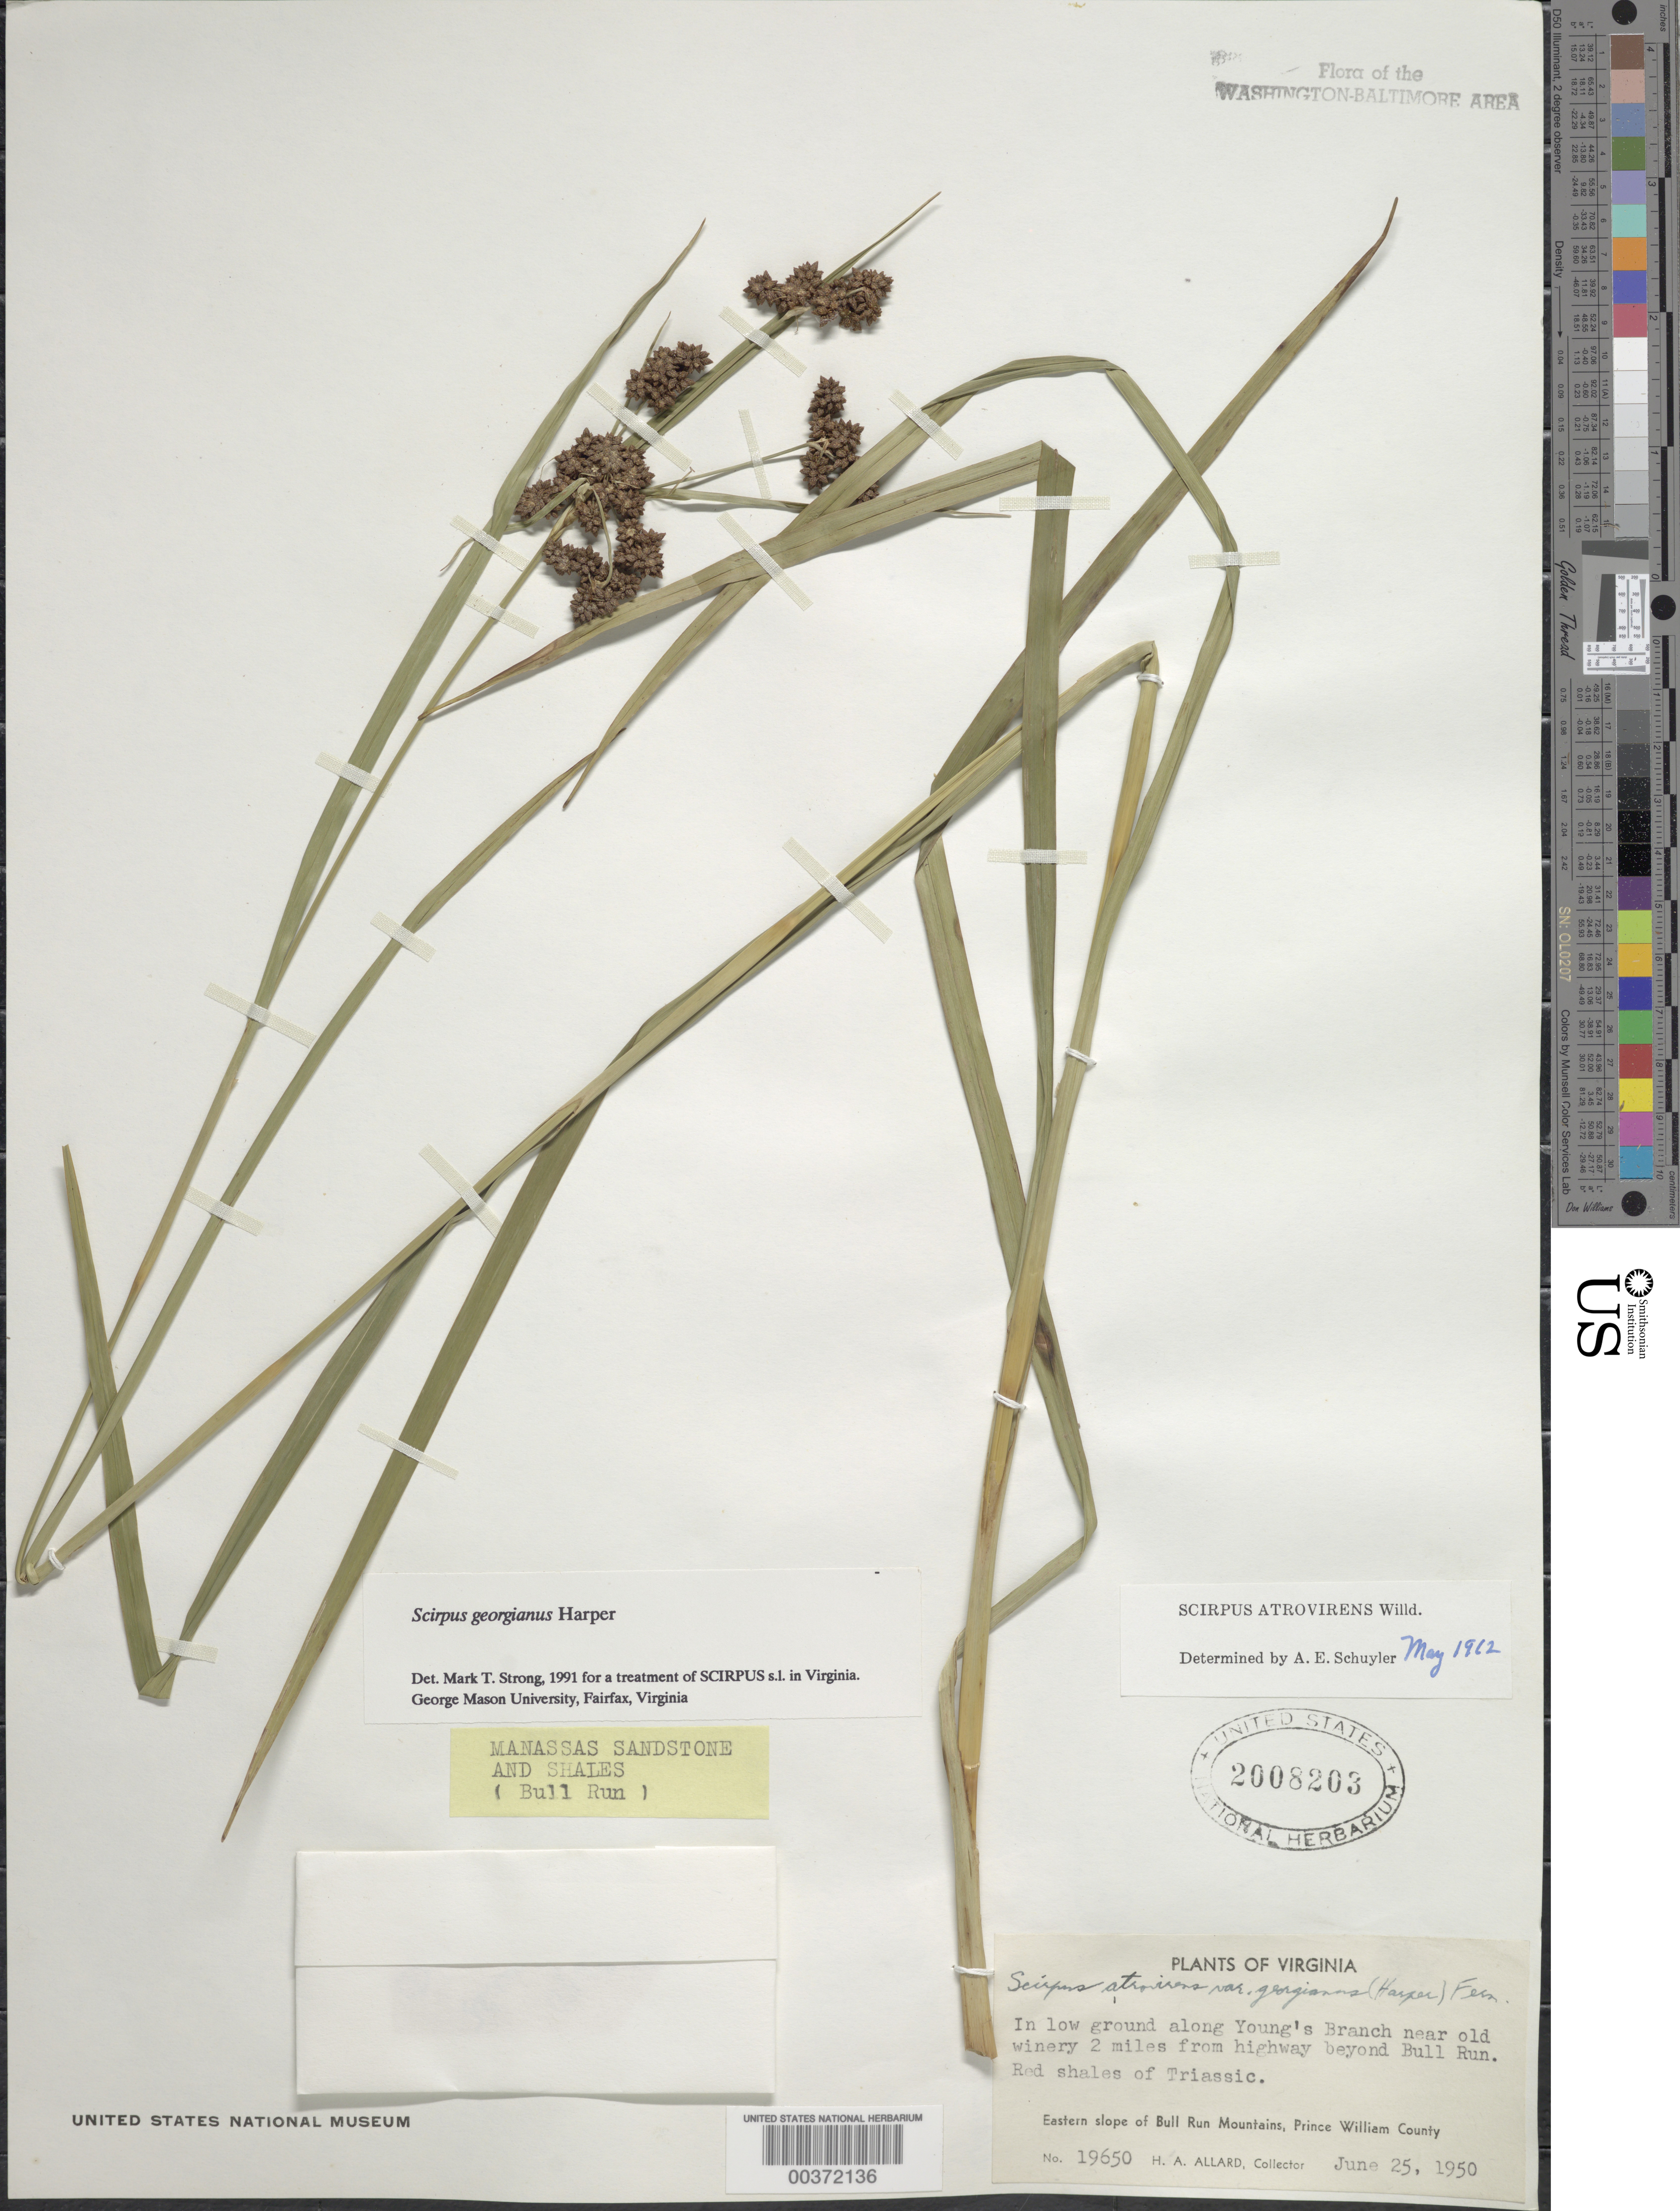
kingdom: Plantae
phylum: Tracheophyta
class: Liliopsida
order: Poales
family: Cyperaceae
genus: Scirpus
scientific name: Scirpus atrovirens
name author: Willd.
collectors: H. A. Allard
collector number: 19650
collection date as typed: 25 Jun 1950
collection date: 1950-06-25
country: United States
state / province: Virginia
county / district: Prince William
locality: Youngs Branch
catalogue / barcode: US 2008203